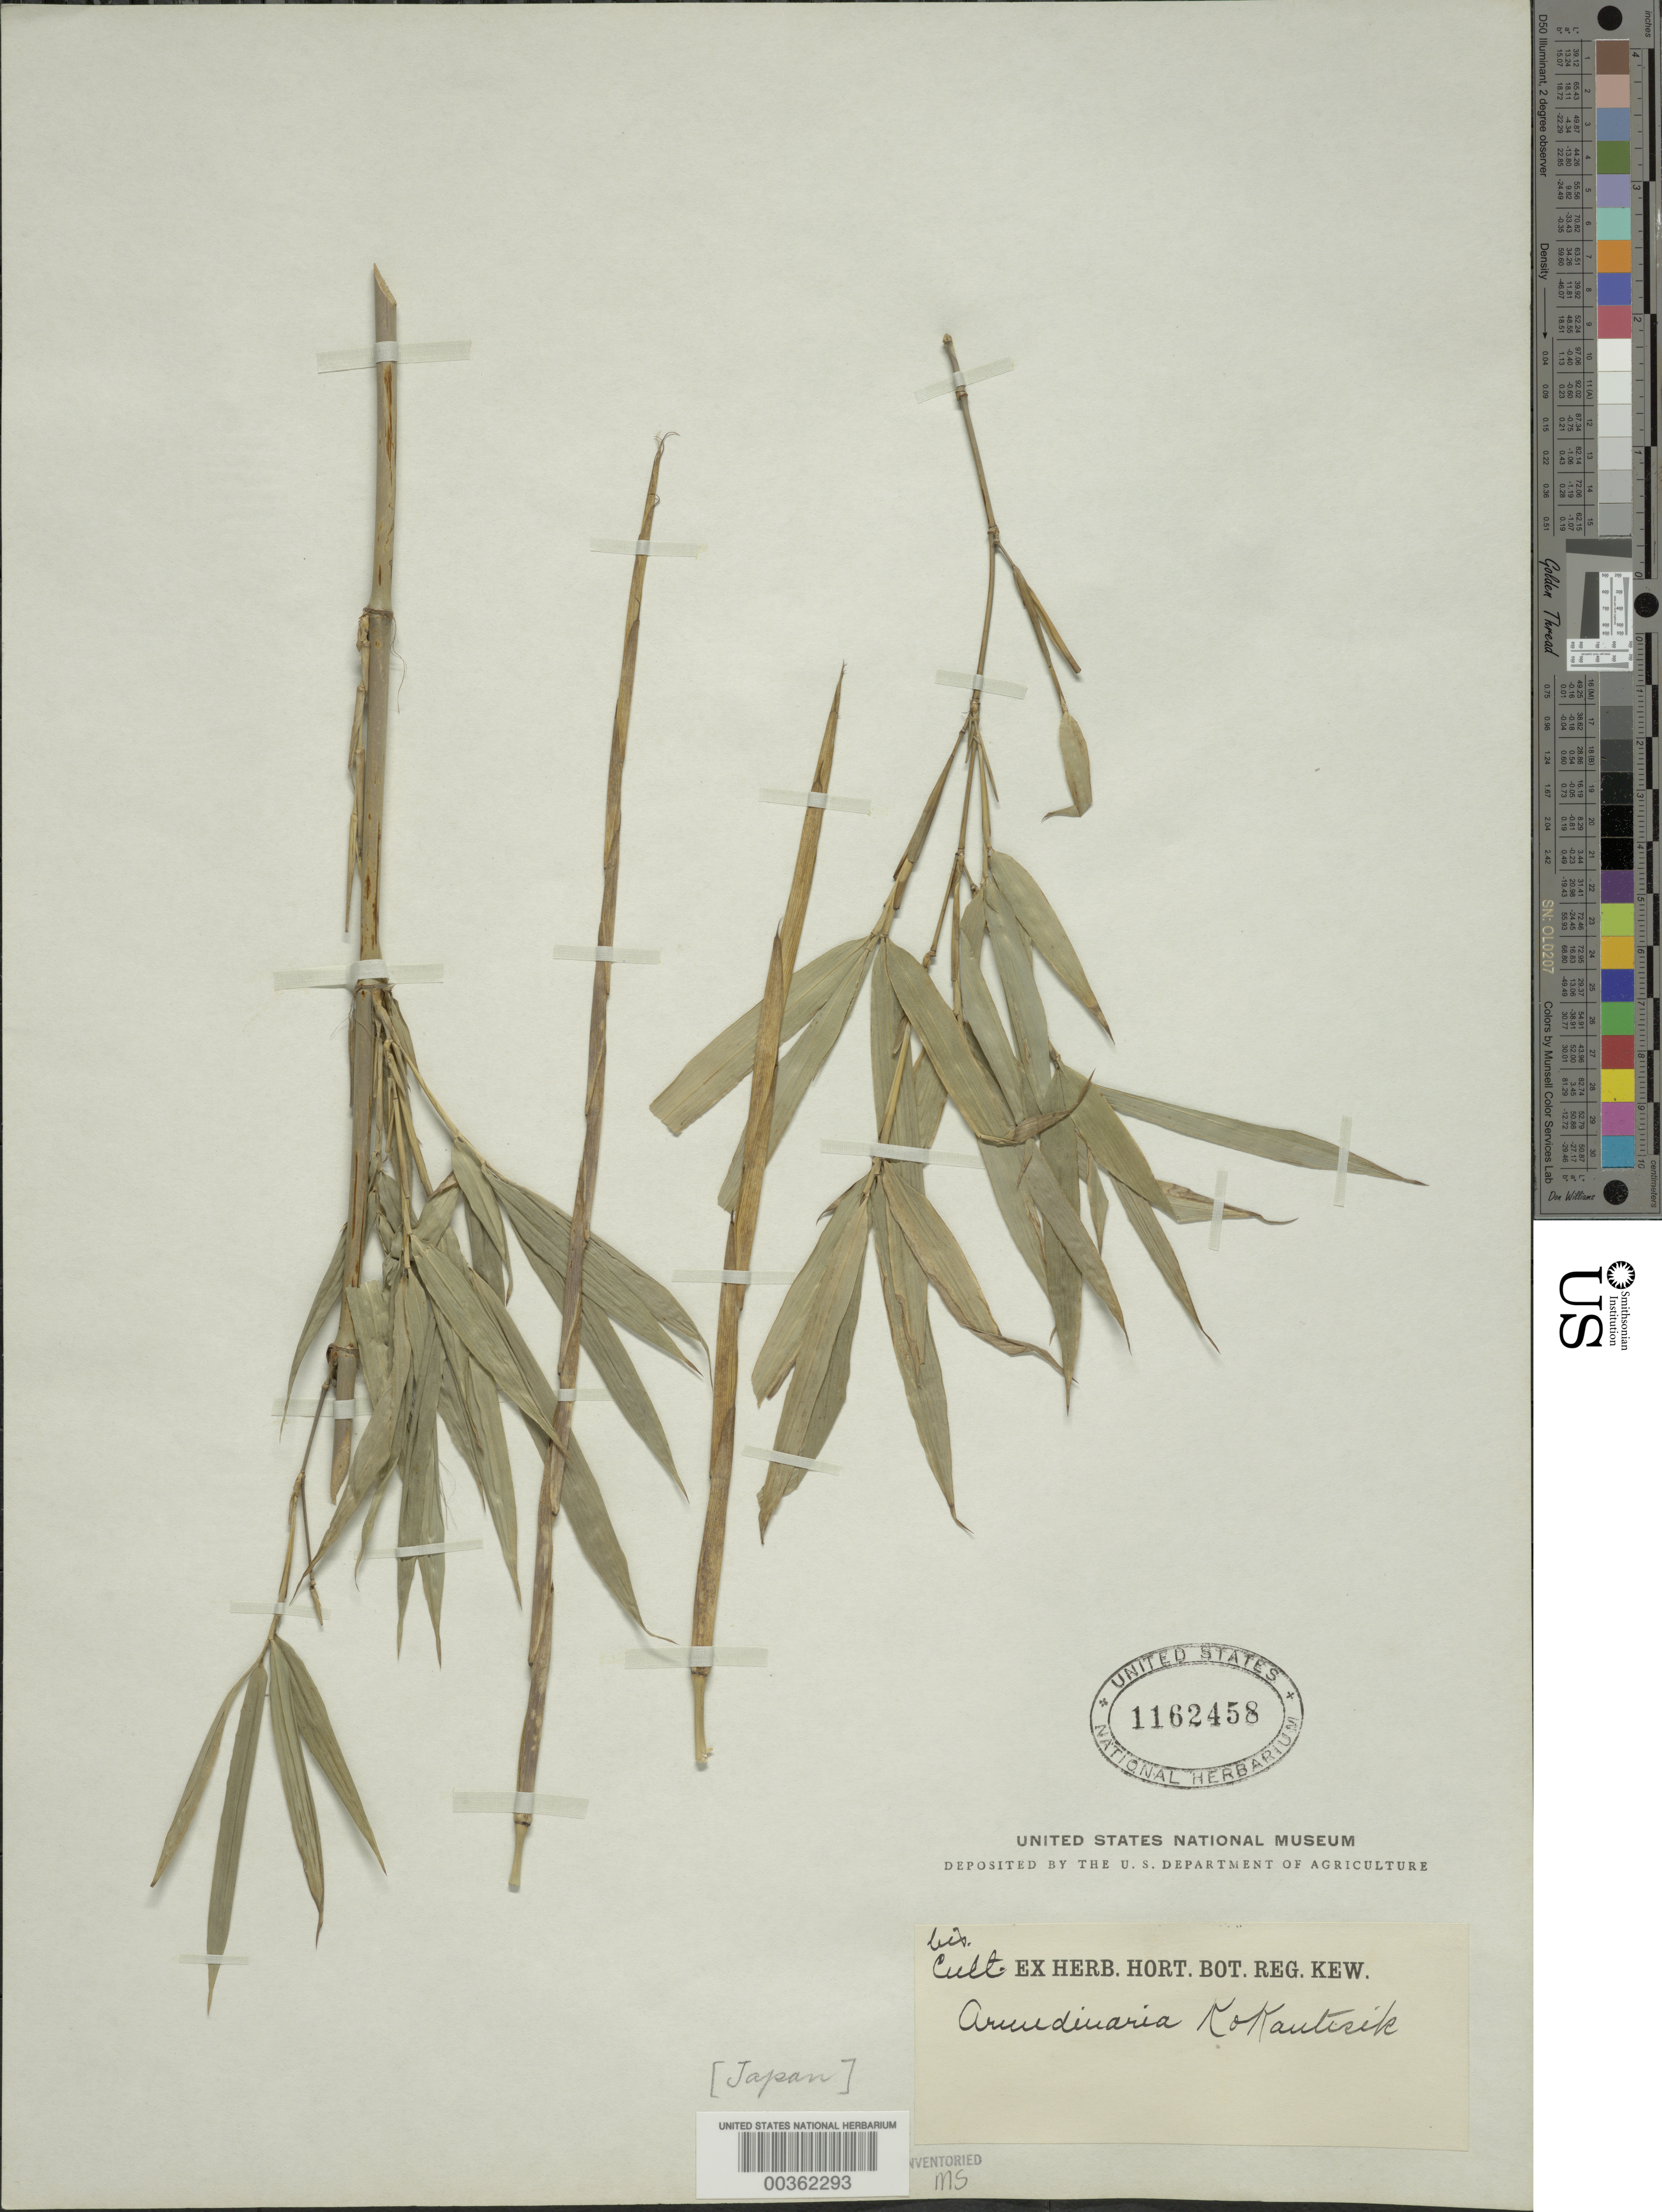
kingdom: Plantae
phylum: Tracheophyta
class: Liliopsida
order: Poales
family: Poaceae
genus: Chimonobambusa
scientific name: Chimonobambusa marmorea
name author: Makino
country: Japan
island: Honshu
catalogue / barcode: US 1162458